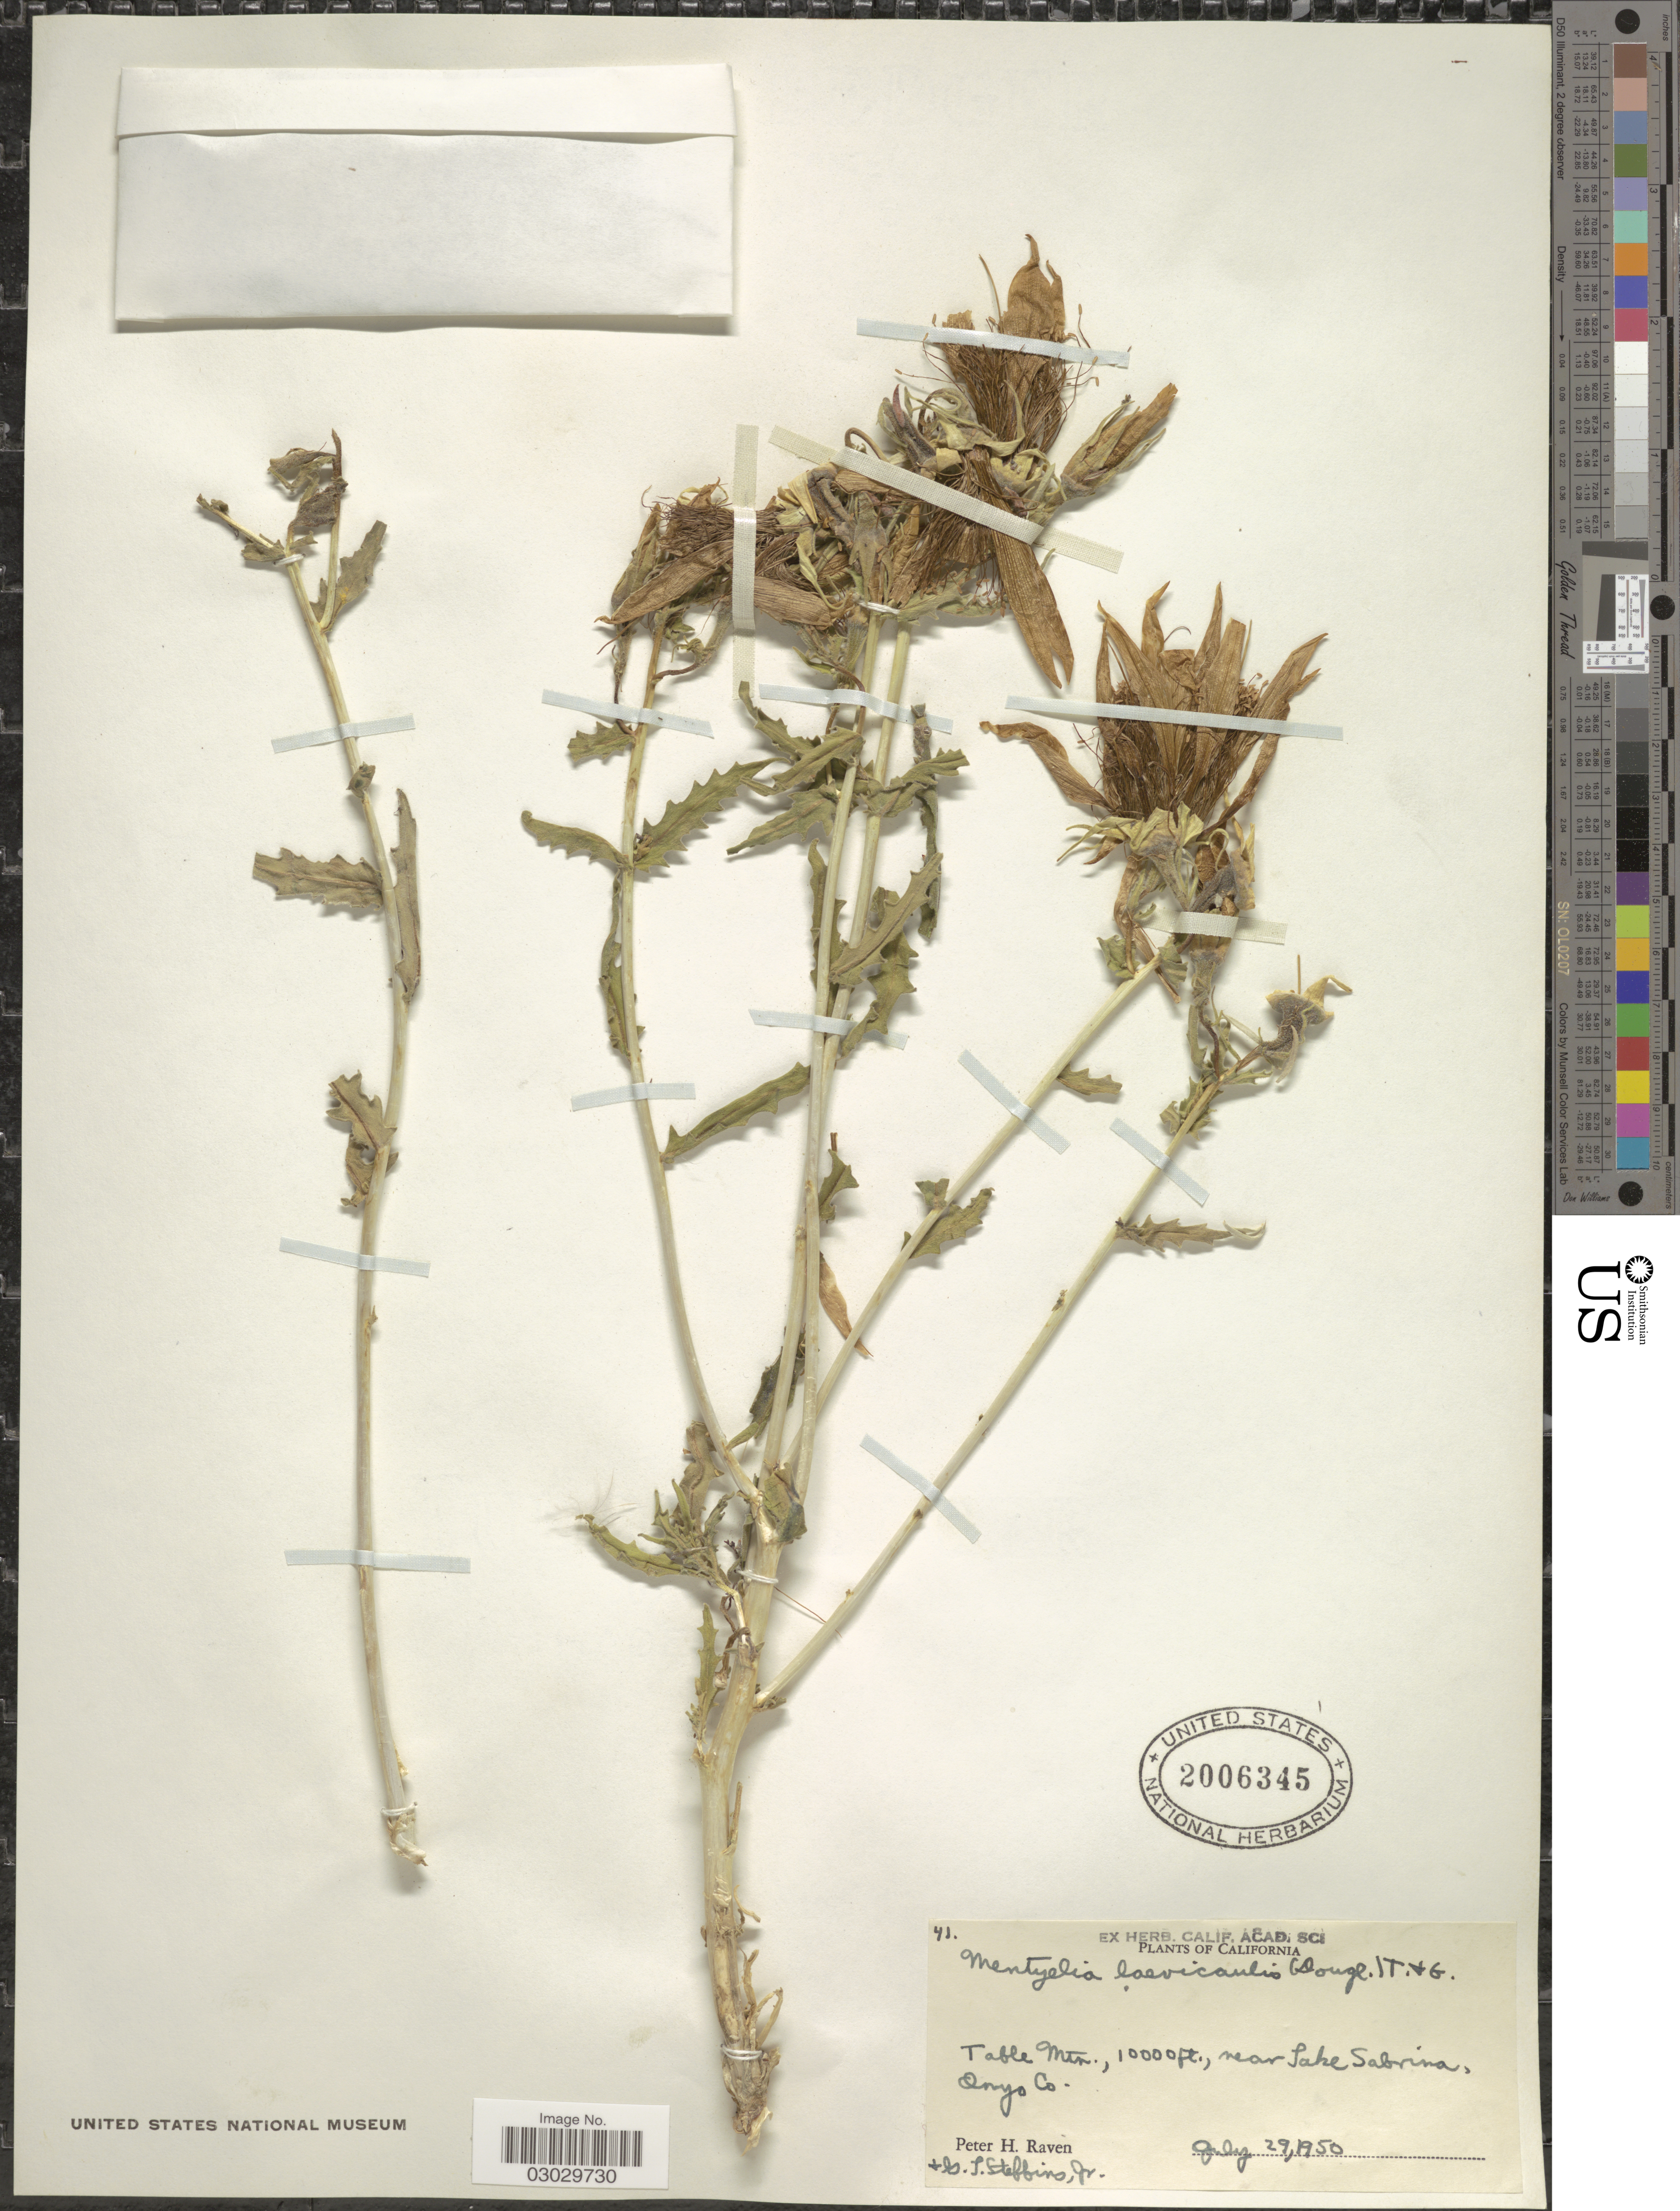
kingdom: Plantae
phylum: Tracheophyta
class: Magnoliopsida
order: Cornales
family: Loasaceae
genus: Mentzelia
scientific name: Mentzelia laevicaulis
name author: (Douglas ex Hook.) Torr. & A. Gray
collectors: P. Raven & S. Steffins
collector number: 41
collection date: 1950-07-29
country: United States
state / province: California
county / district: Inyo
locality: Table Mtn., near Lake Sabrina, Inyo Co.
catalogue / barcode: US 2006345